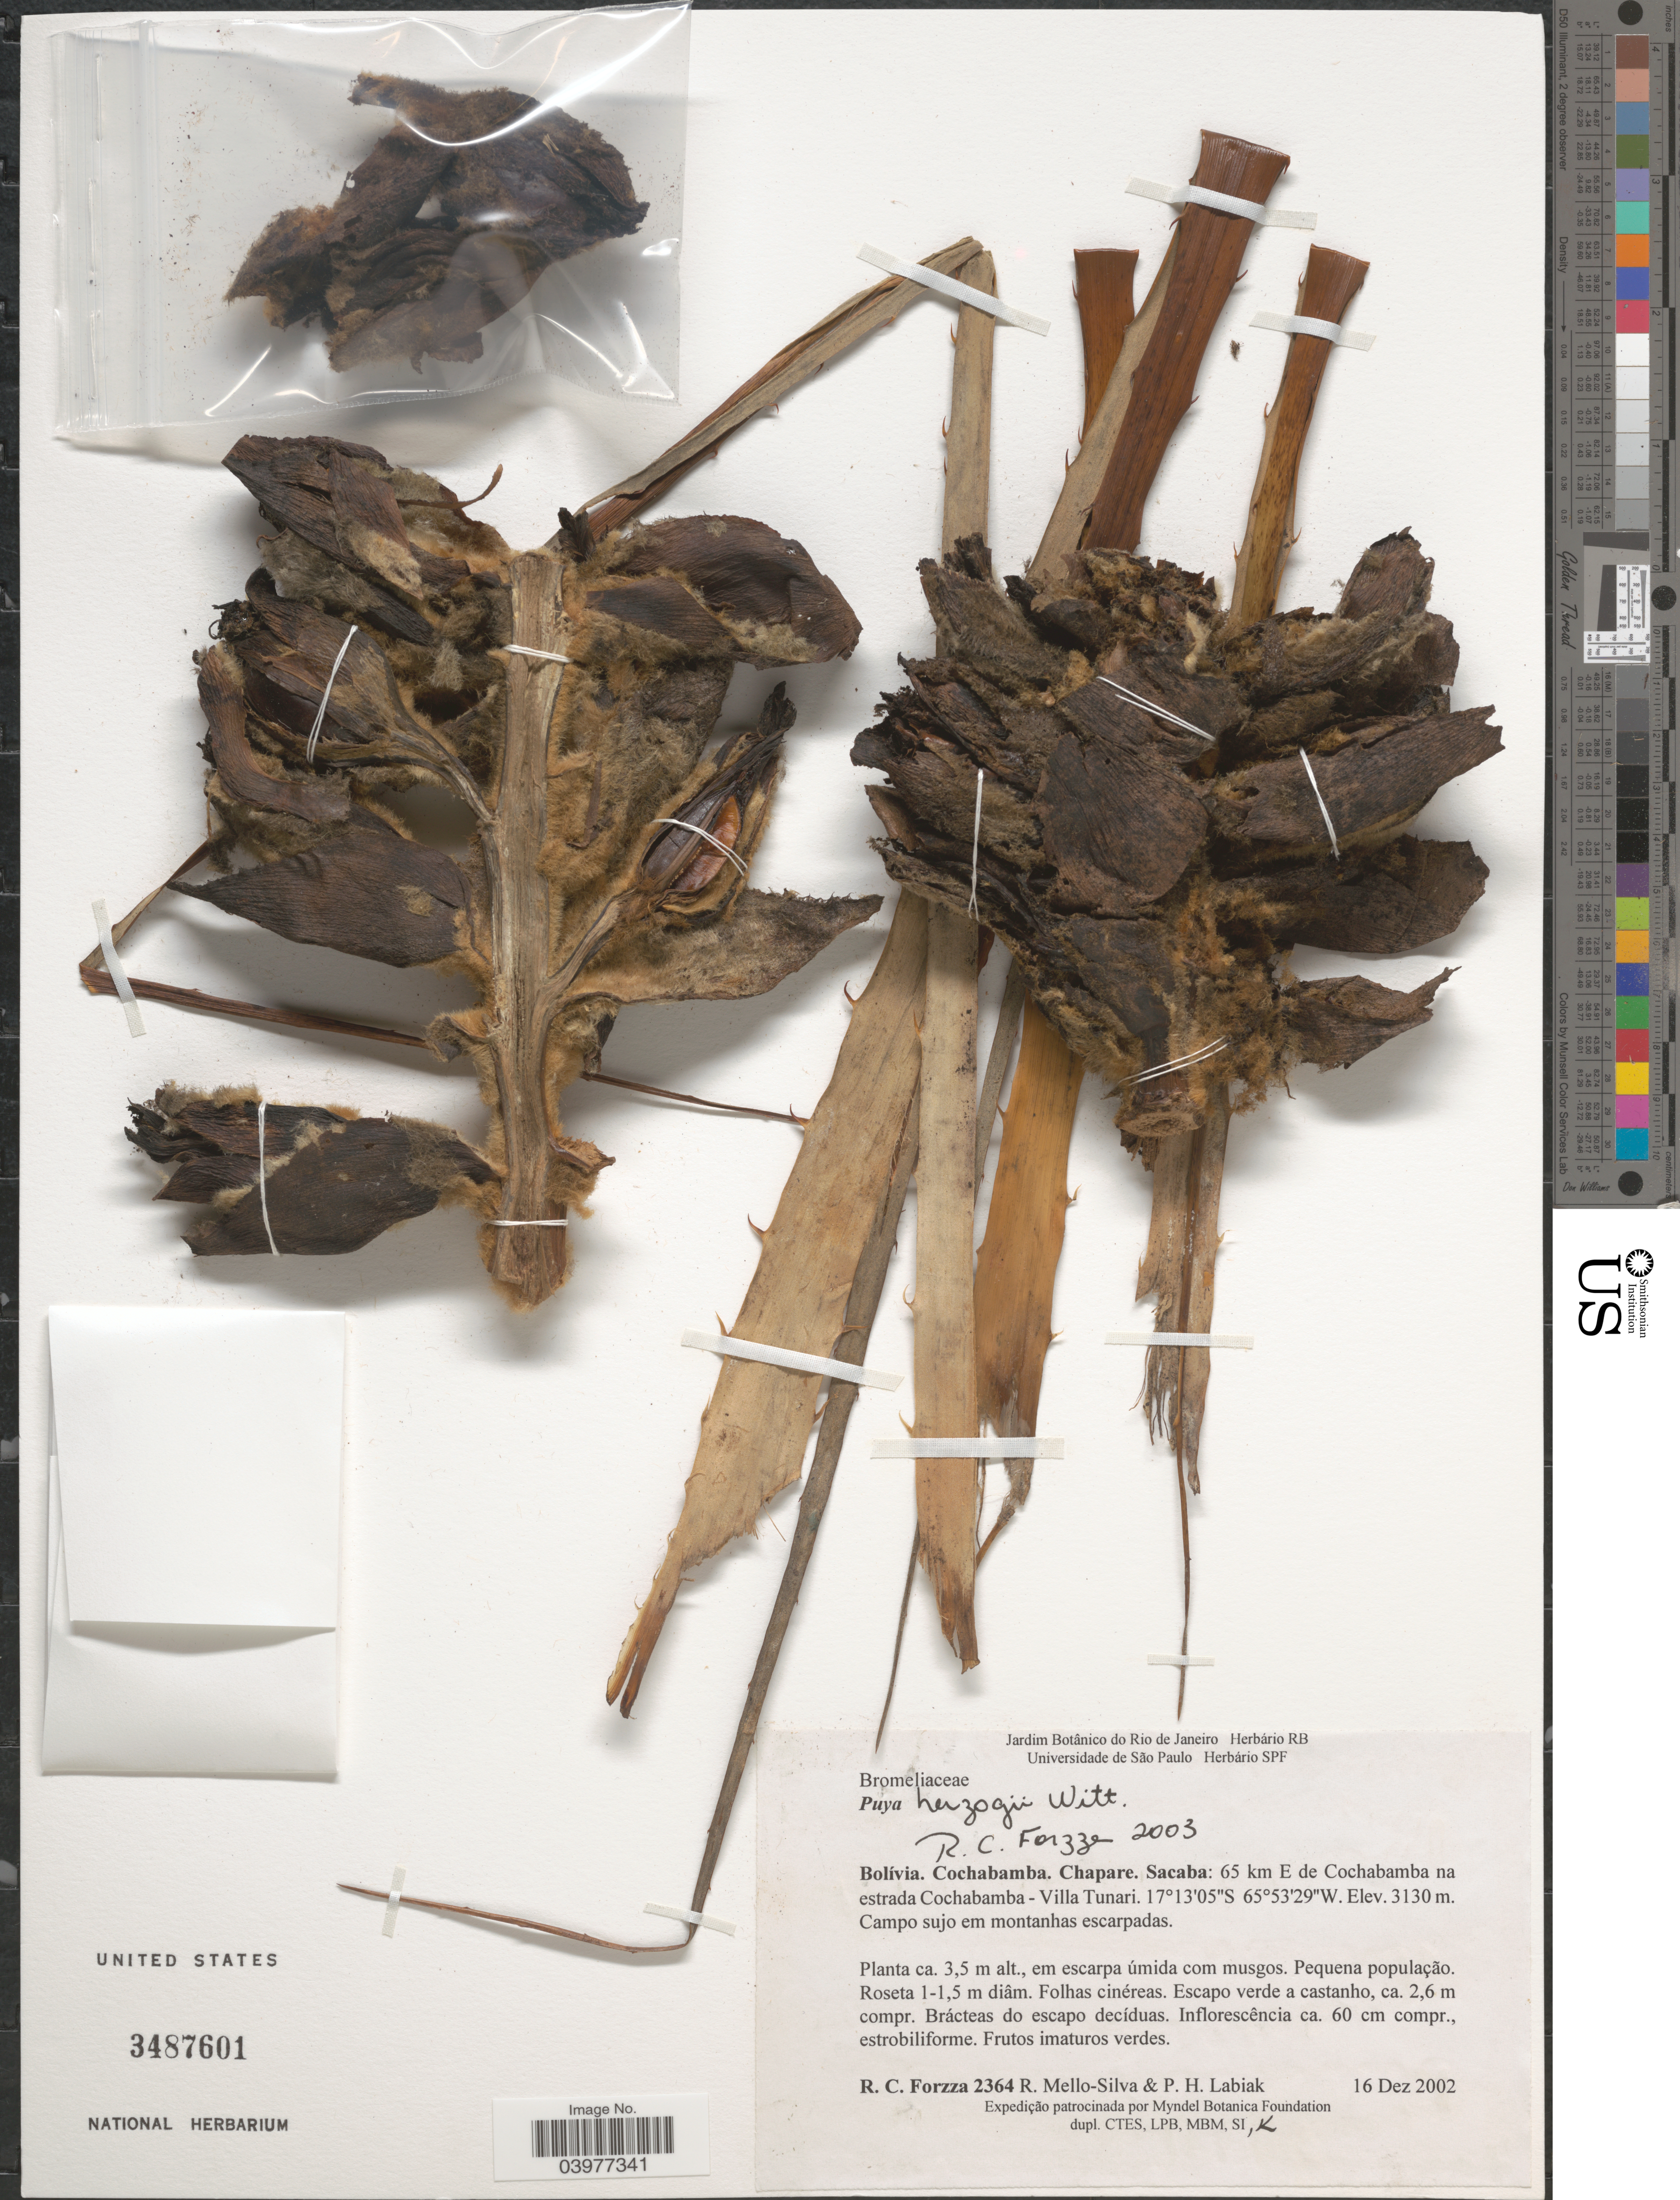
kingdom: Plantae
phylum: Tracheophyta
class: Liliopsida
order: Poales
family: Bromeliaceae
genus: Puya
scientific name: Puya herzogii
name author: Wittm.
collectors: R. C. Forzza, R. Mello-Silva & P. H. Labiak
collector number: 2364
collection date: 2002-12-16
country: Bolivia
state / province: Cochabamba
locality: Chapare. Sacaba: 65 km E de Cochabamba na estrada Cochabamba - Villa Tunari. Campo sujo em montanhas escarpadas.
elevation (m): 3130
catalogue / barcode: US 3487601